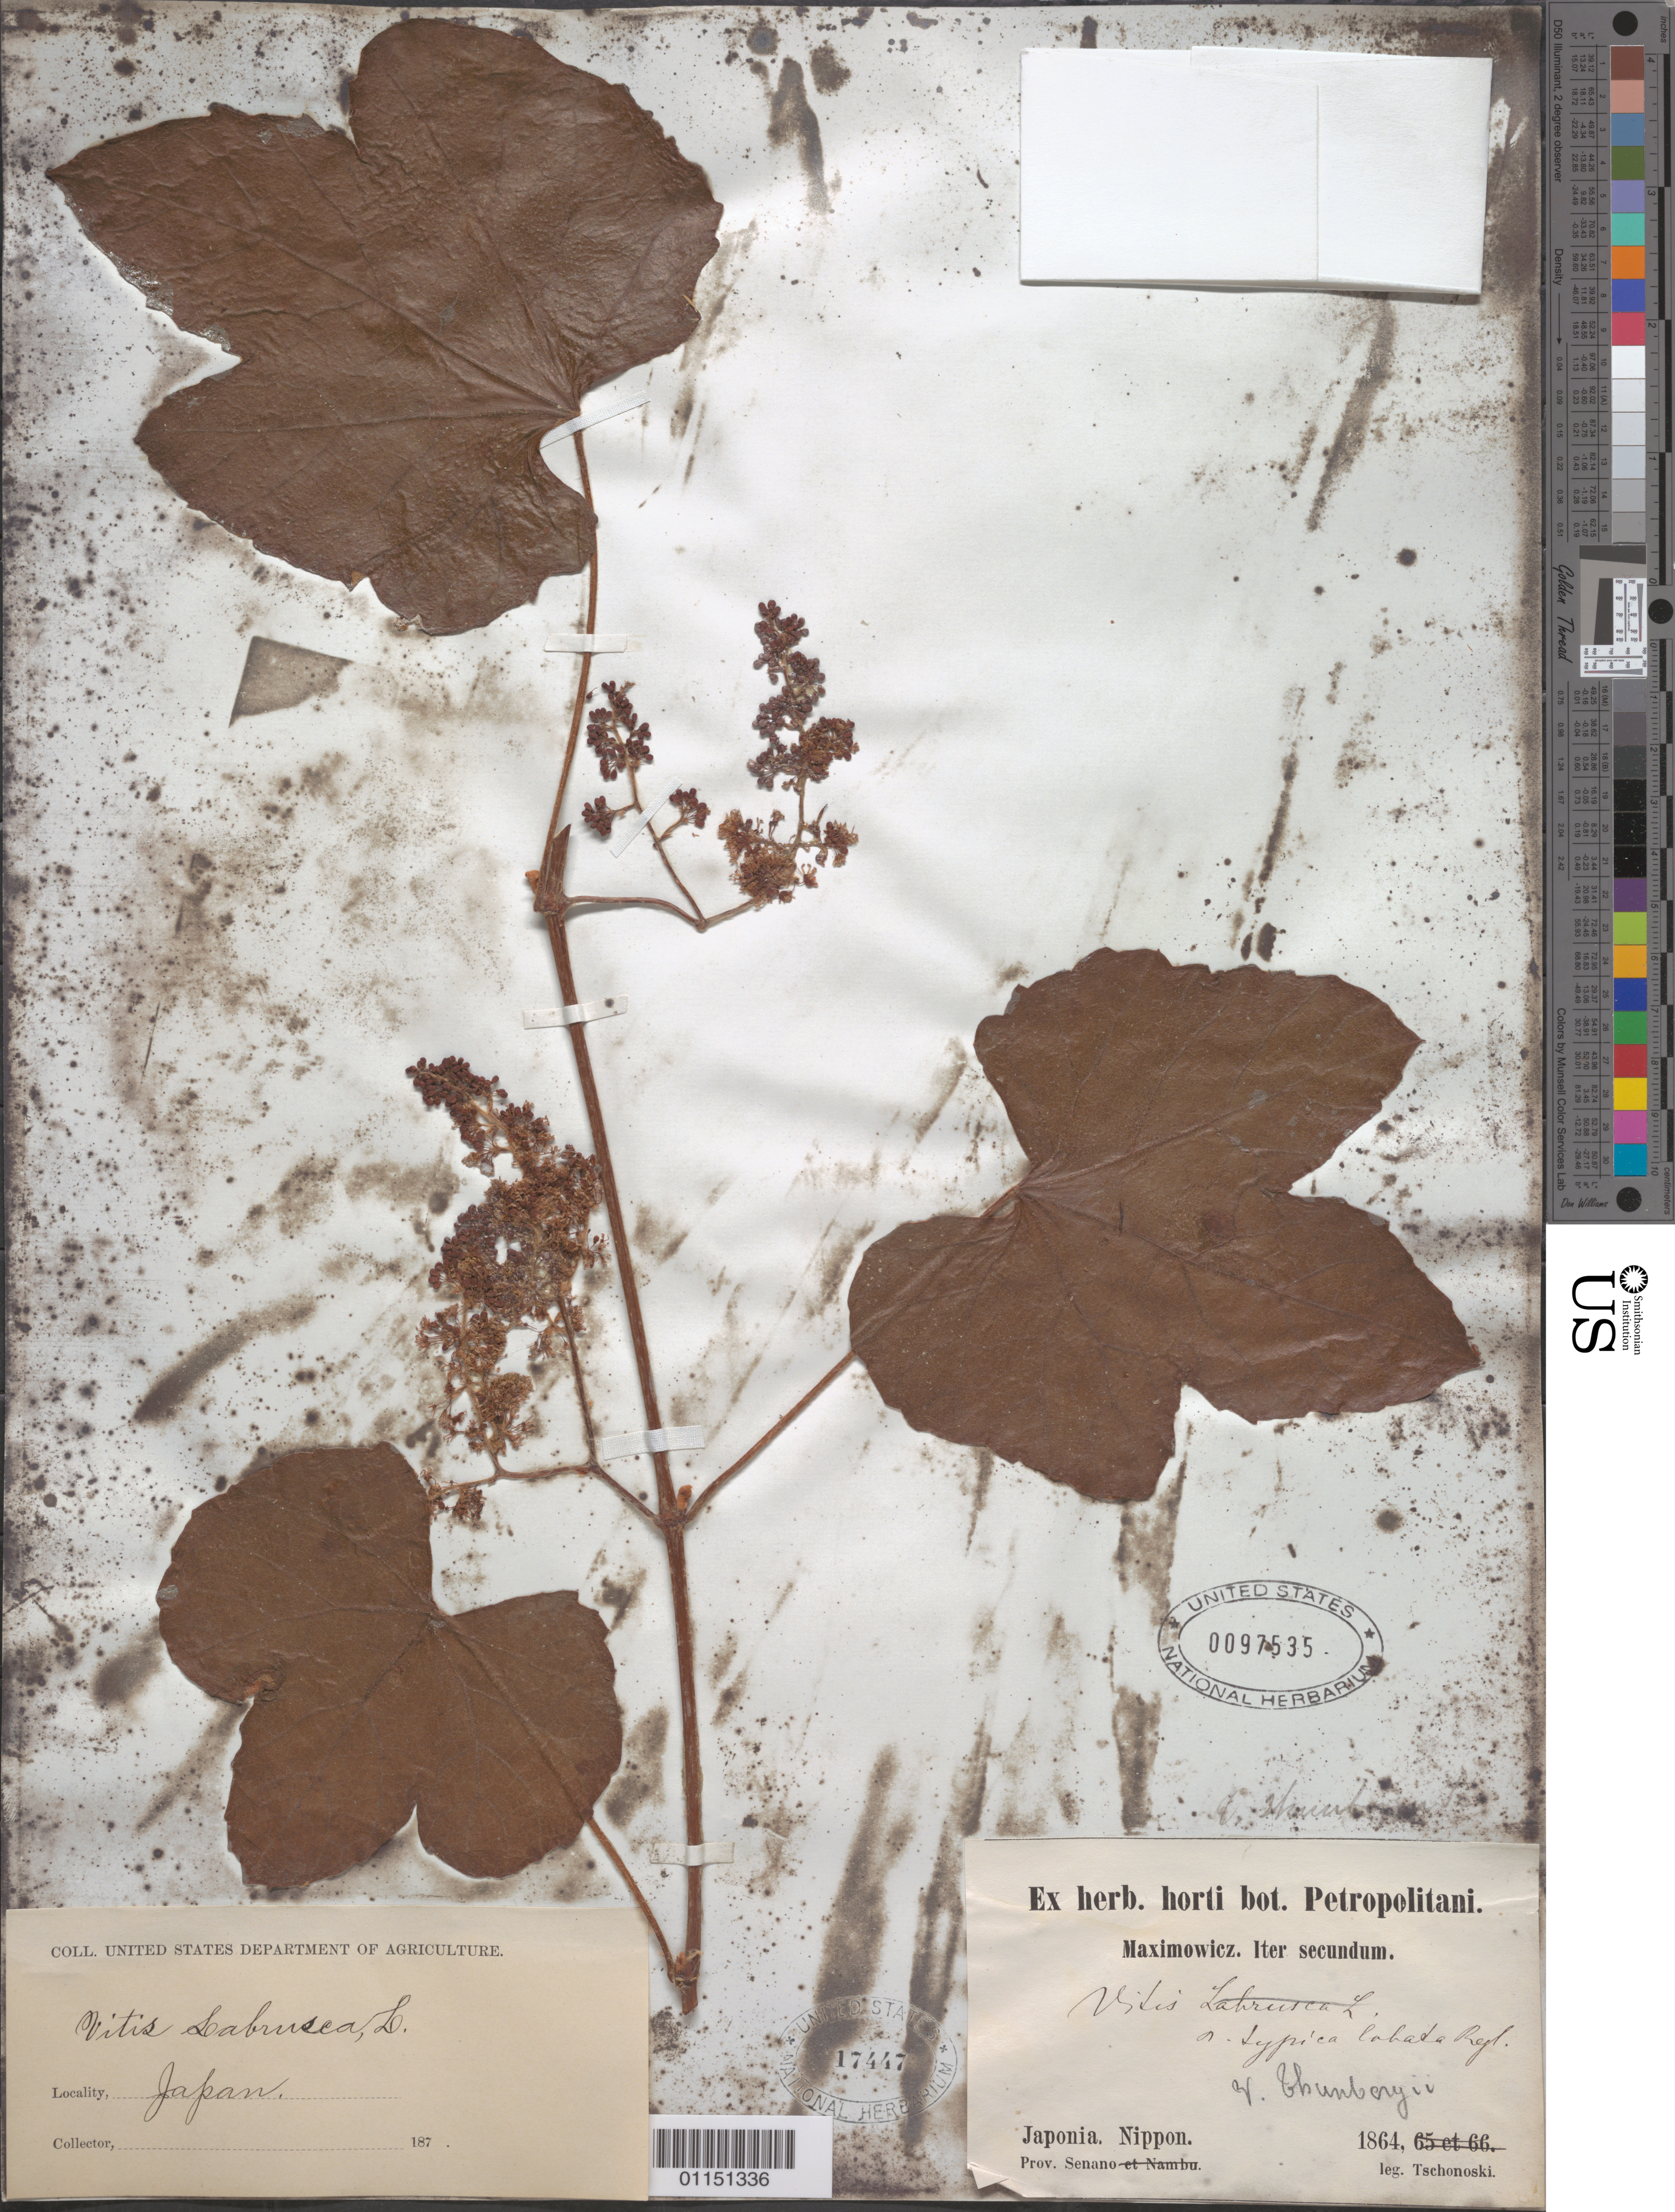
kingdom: Plantae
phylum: Tracheophyta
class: Magnoliopsida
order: Vitales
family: Vitaceae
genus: Vitis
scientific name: Vitis thunbergii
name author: Siebold & Zucc.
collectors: M. Tschonoski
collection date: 1864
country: Japan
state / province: Nagano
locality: Nippon.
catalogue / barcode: US 97535